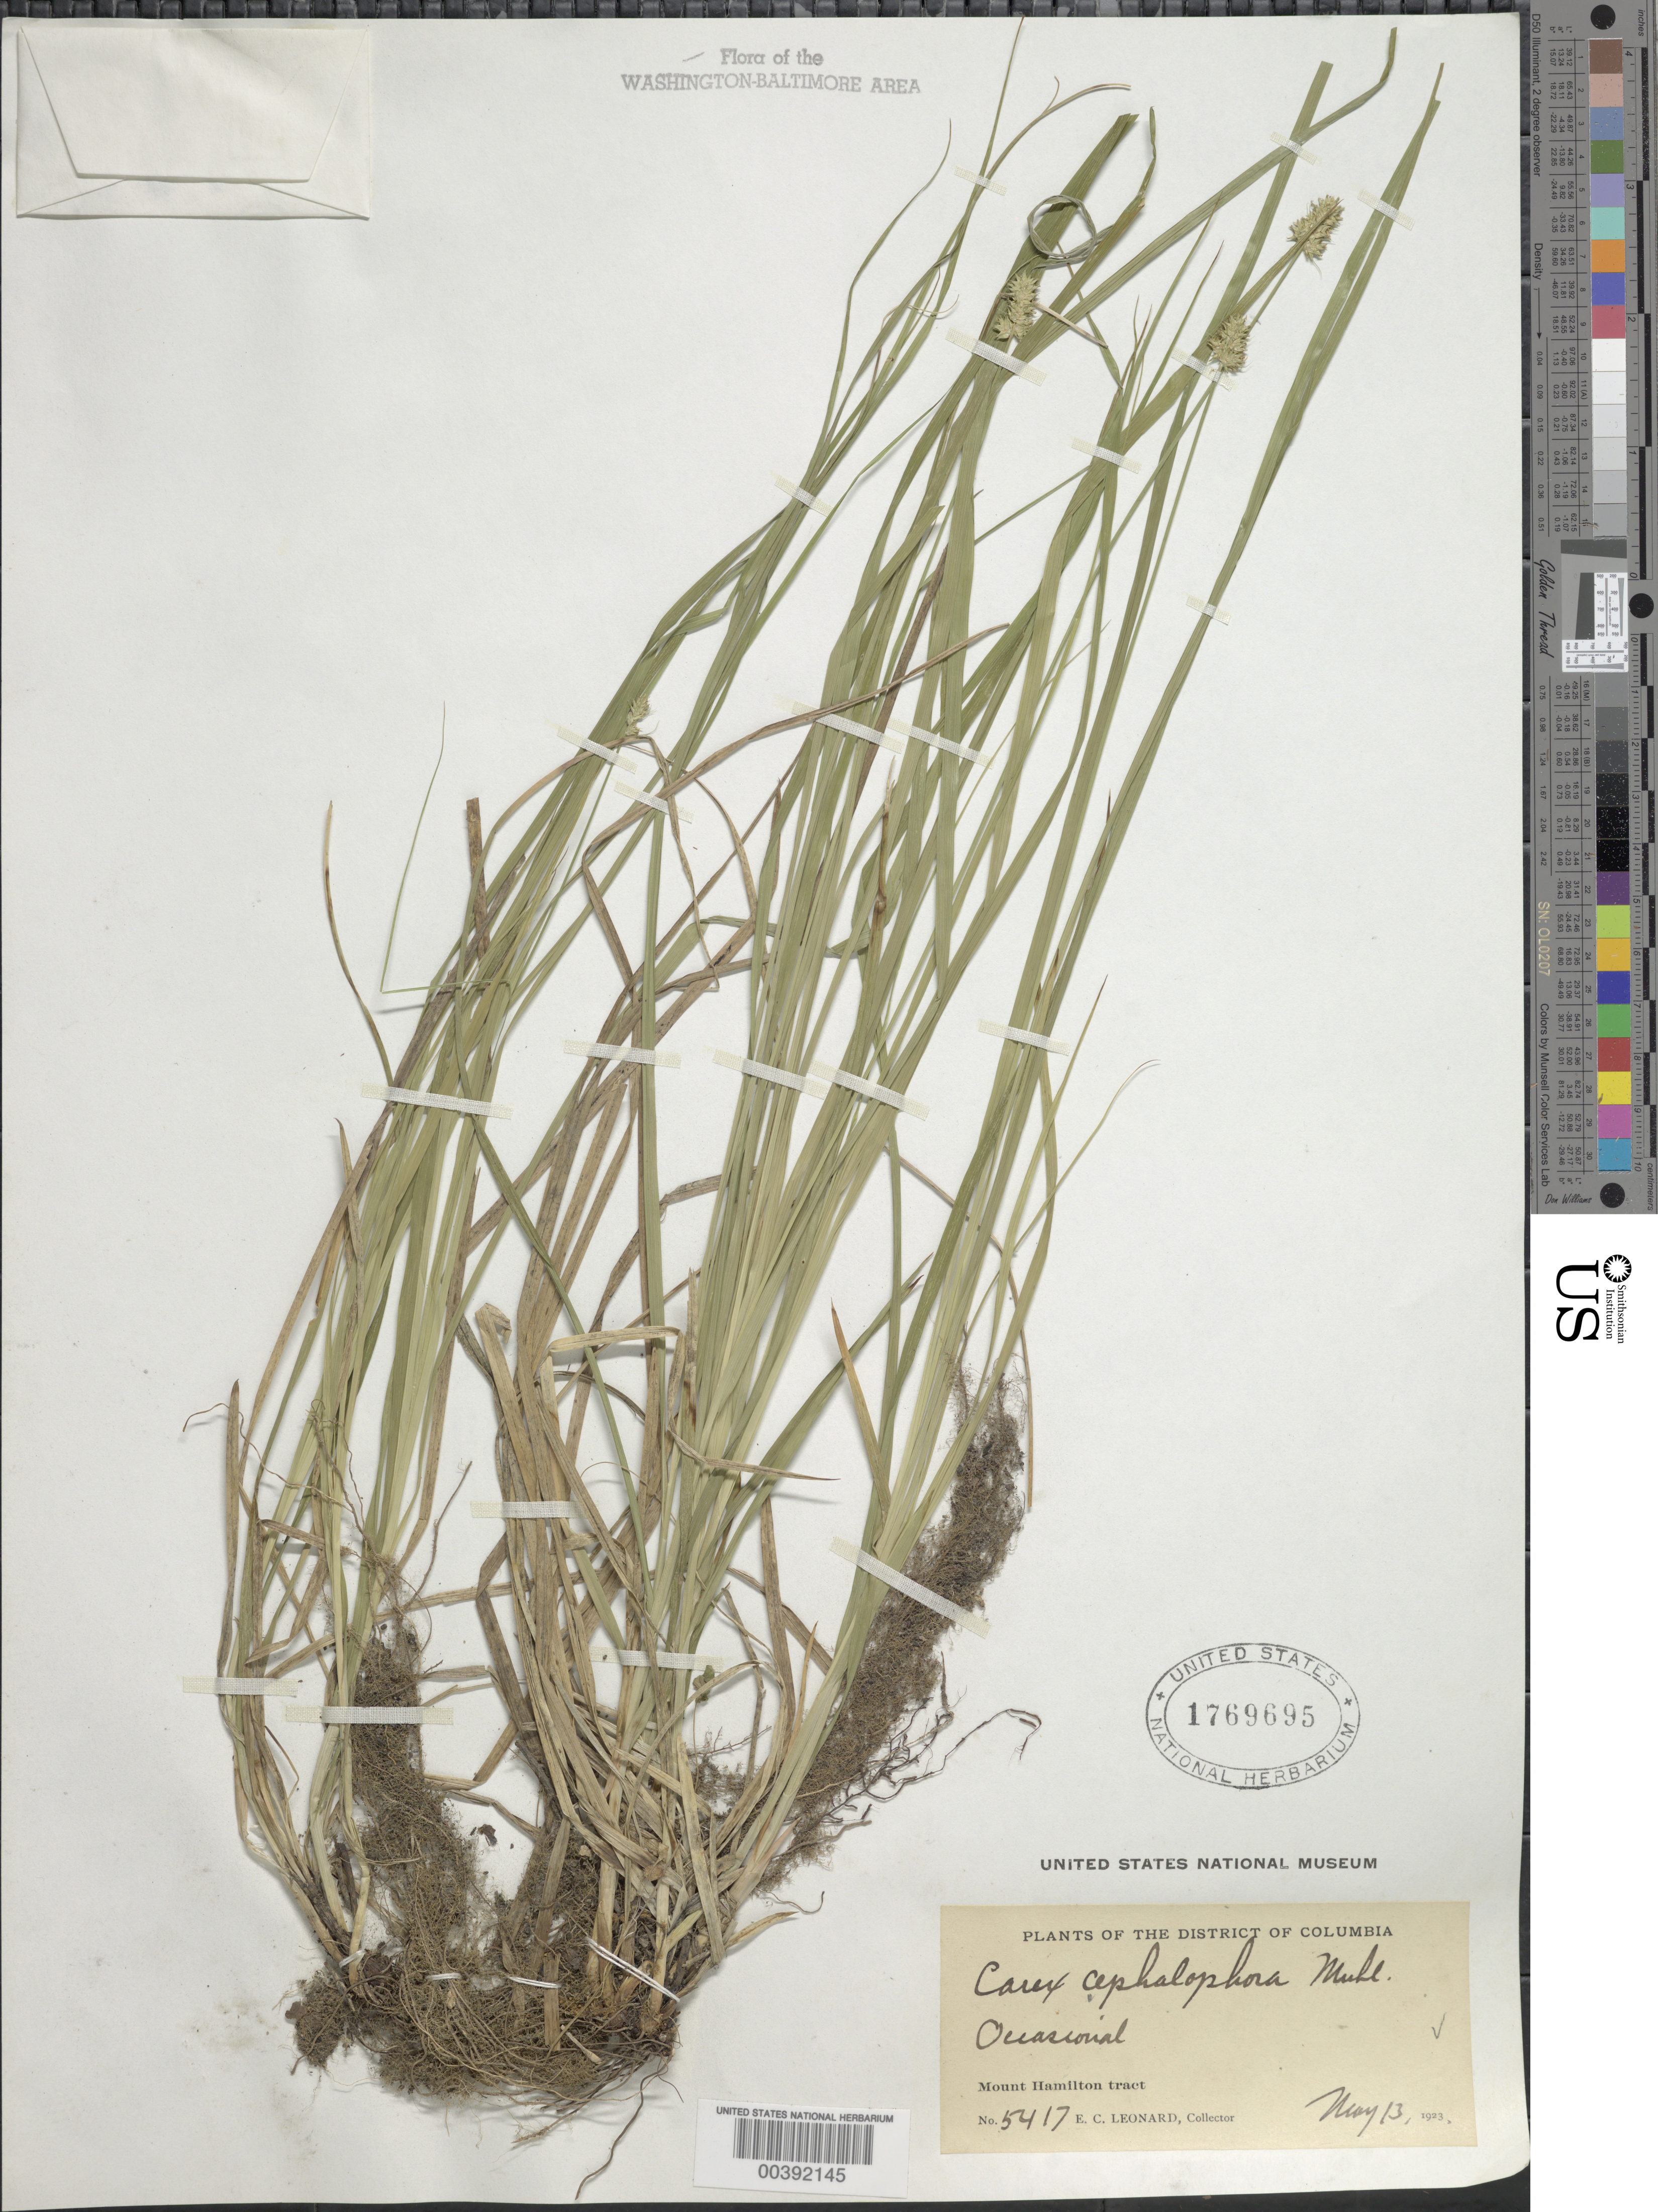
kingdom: Plantae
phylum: Tracheophyta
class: Liliopsida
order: Poales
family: Cyperaceae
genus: Carex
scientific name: Carex cephalophora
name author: Muhl. ex Willd.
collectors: E. C. Leonard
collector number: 5417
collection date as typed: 13 May 1923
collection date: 1923-05-13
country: United States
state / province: District of Columbia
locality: Mount Hamilton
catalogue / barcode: US 1769695